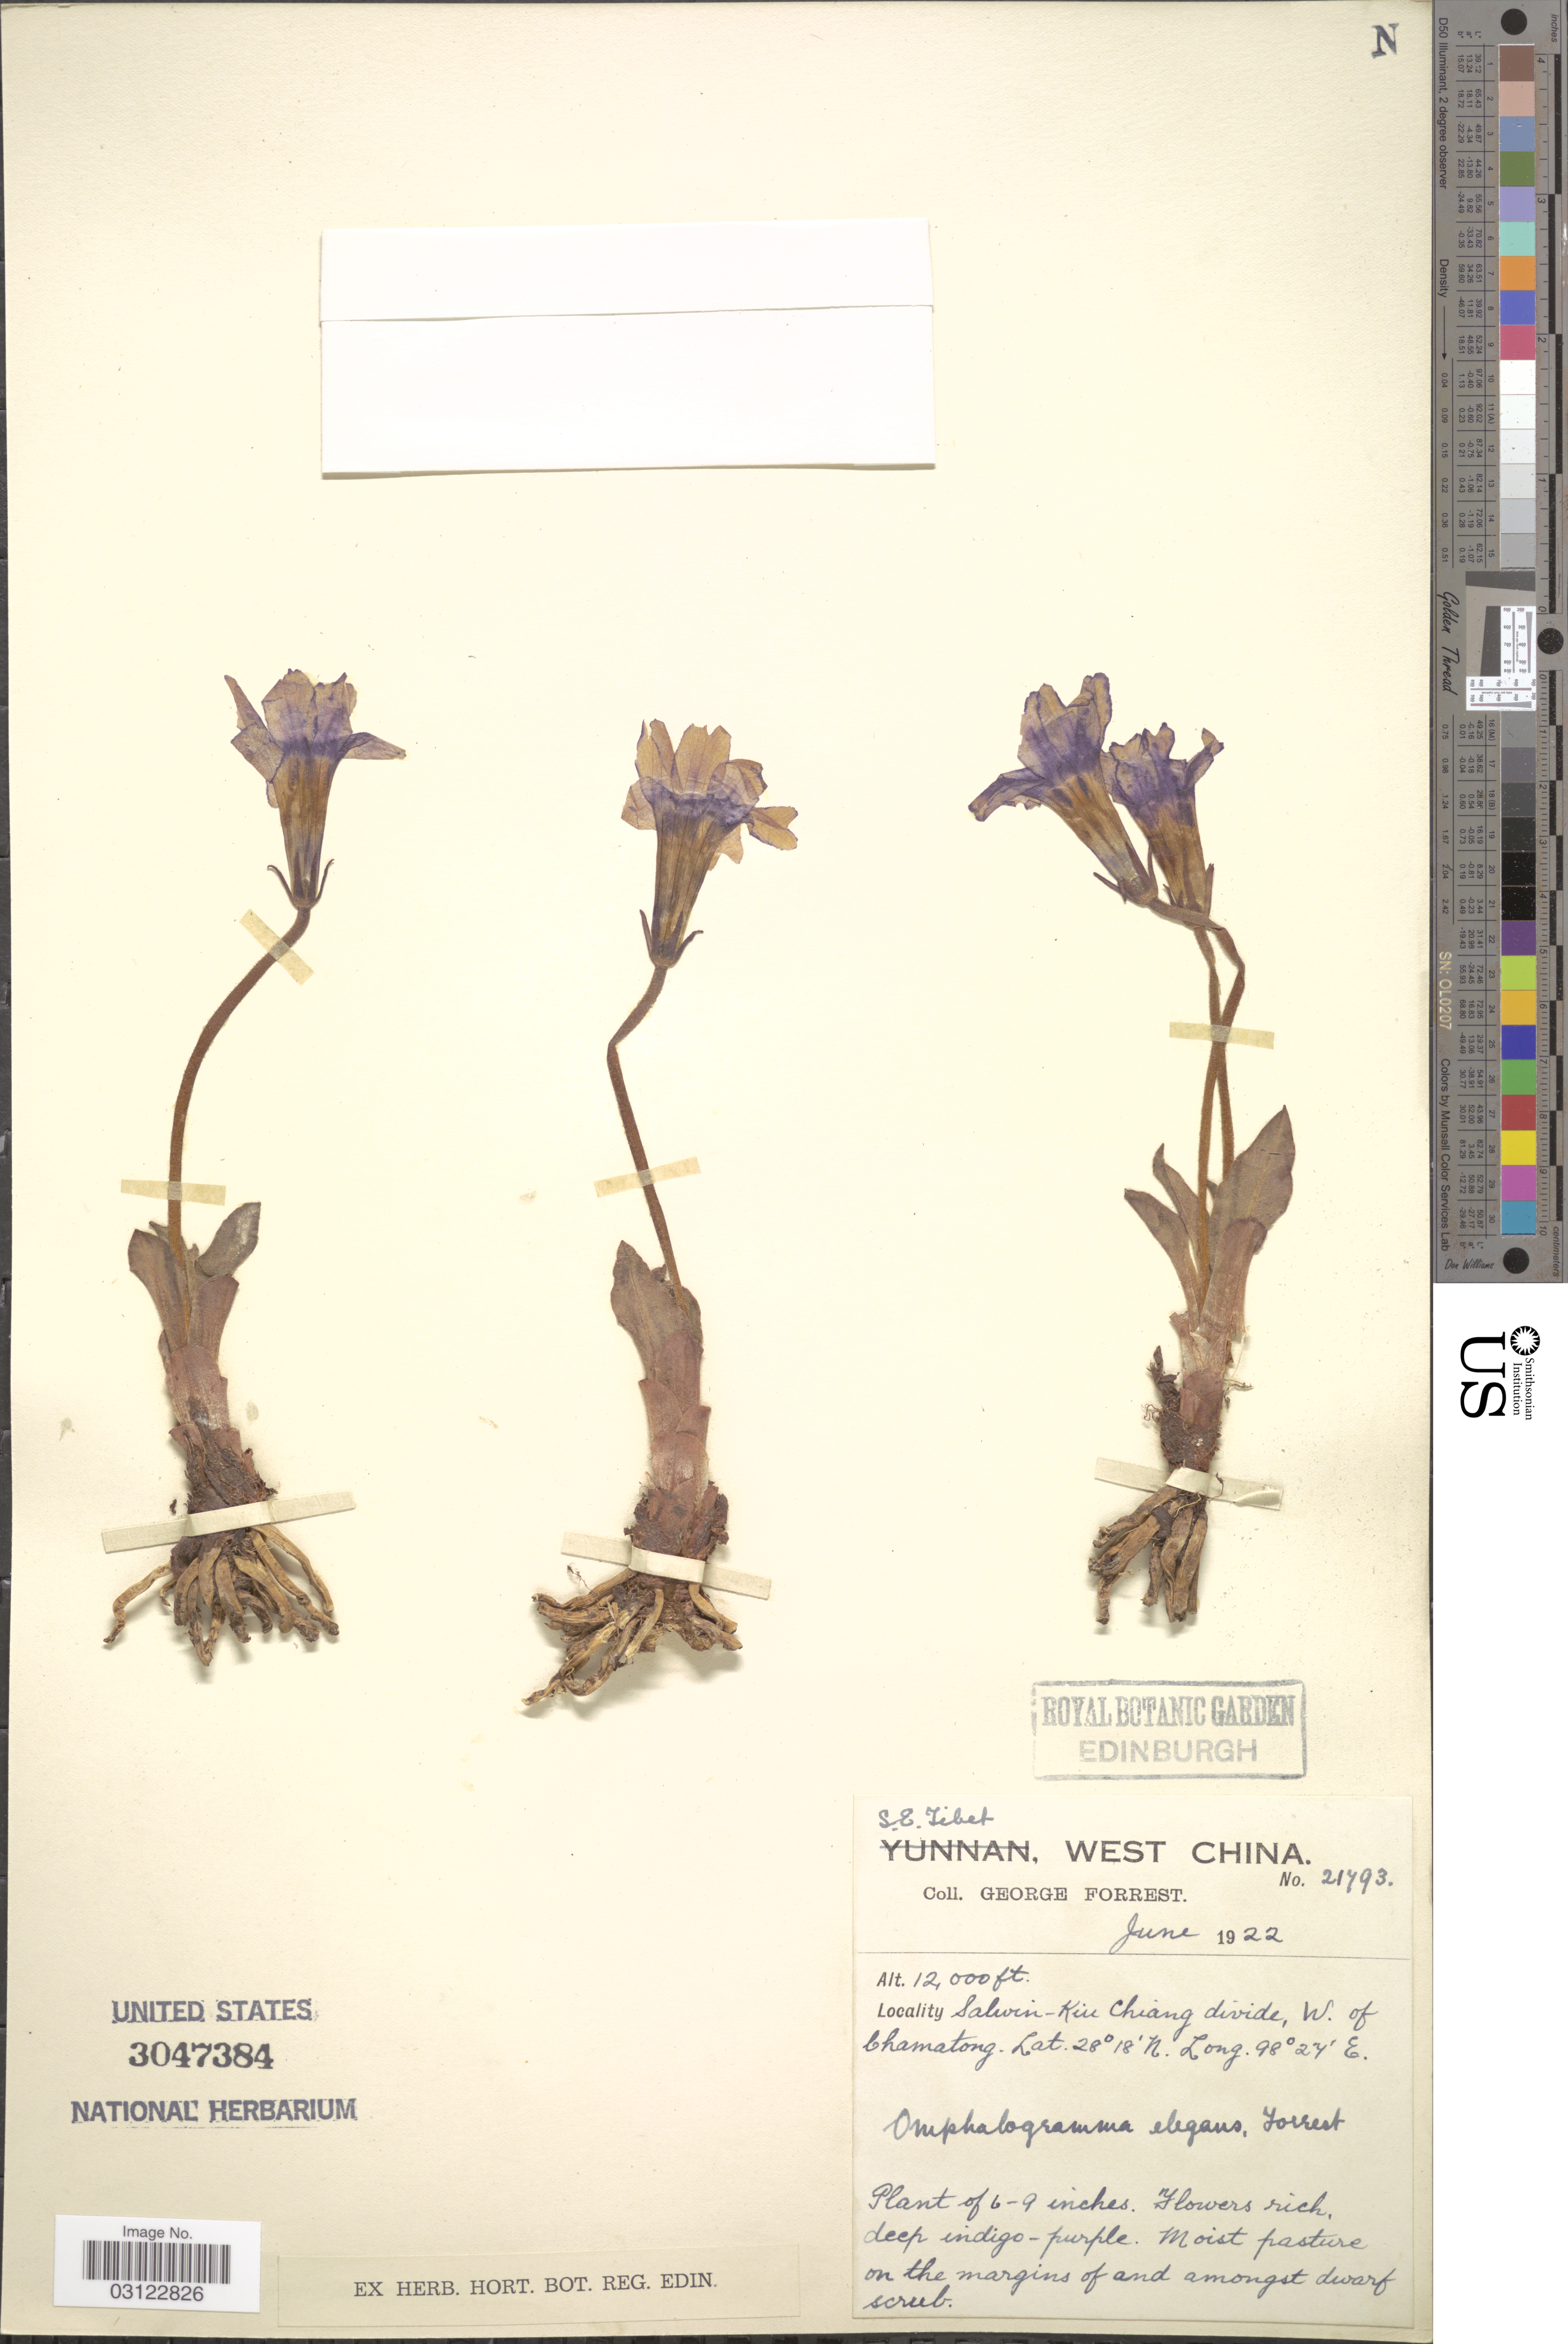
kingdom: Plantae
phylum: Tracheophyta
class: Magnoliopsida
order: Ericales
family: Primulaceae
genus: Omphalogramma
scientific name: Omphalogramma elegans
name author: Forrest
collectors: G. Forrest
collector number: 21793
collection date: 1922-06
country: China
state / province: Xizang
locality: S.E. Tibet, West China. Salwin-Kiu Chiang divide, W. of Chamatong.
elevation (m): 3658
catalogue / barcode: US 3047384